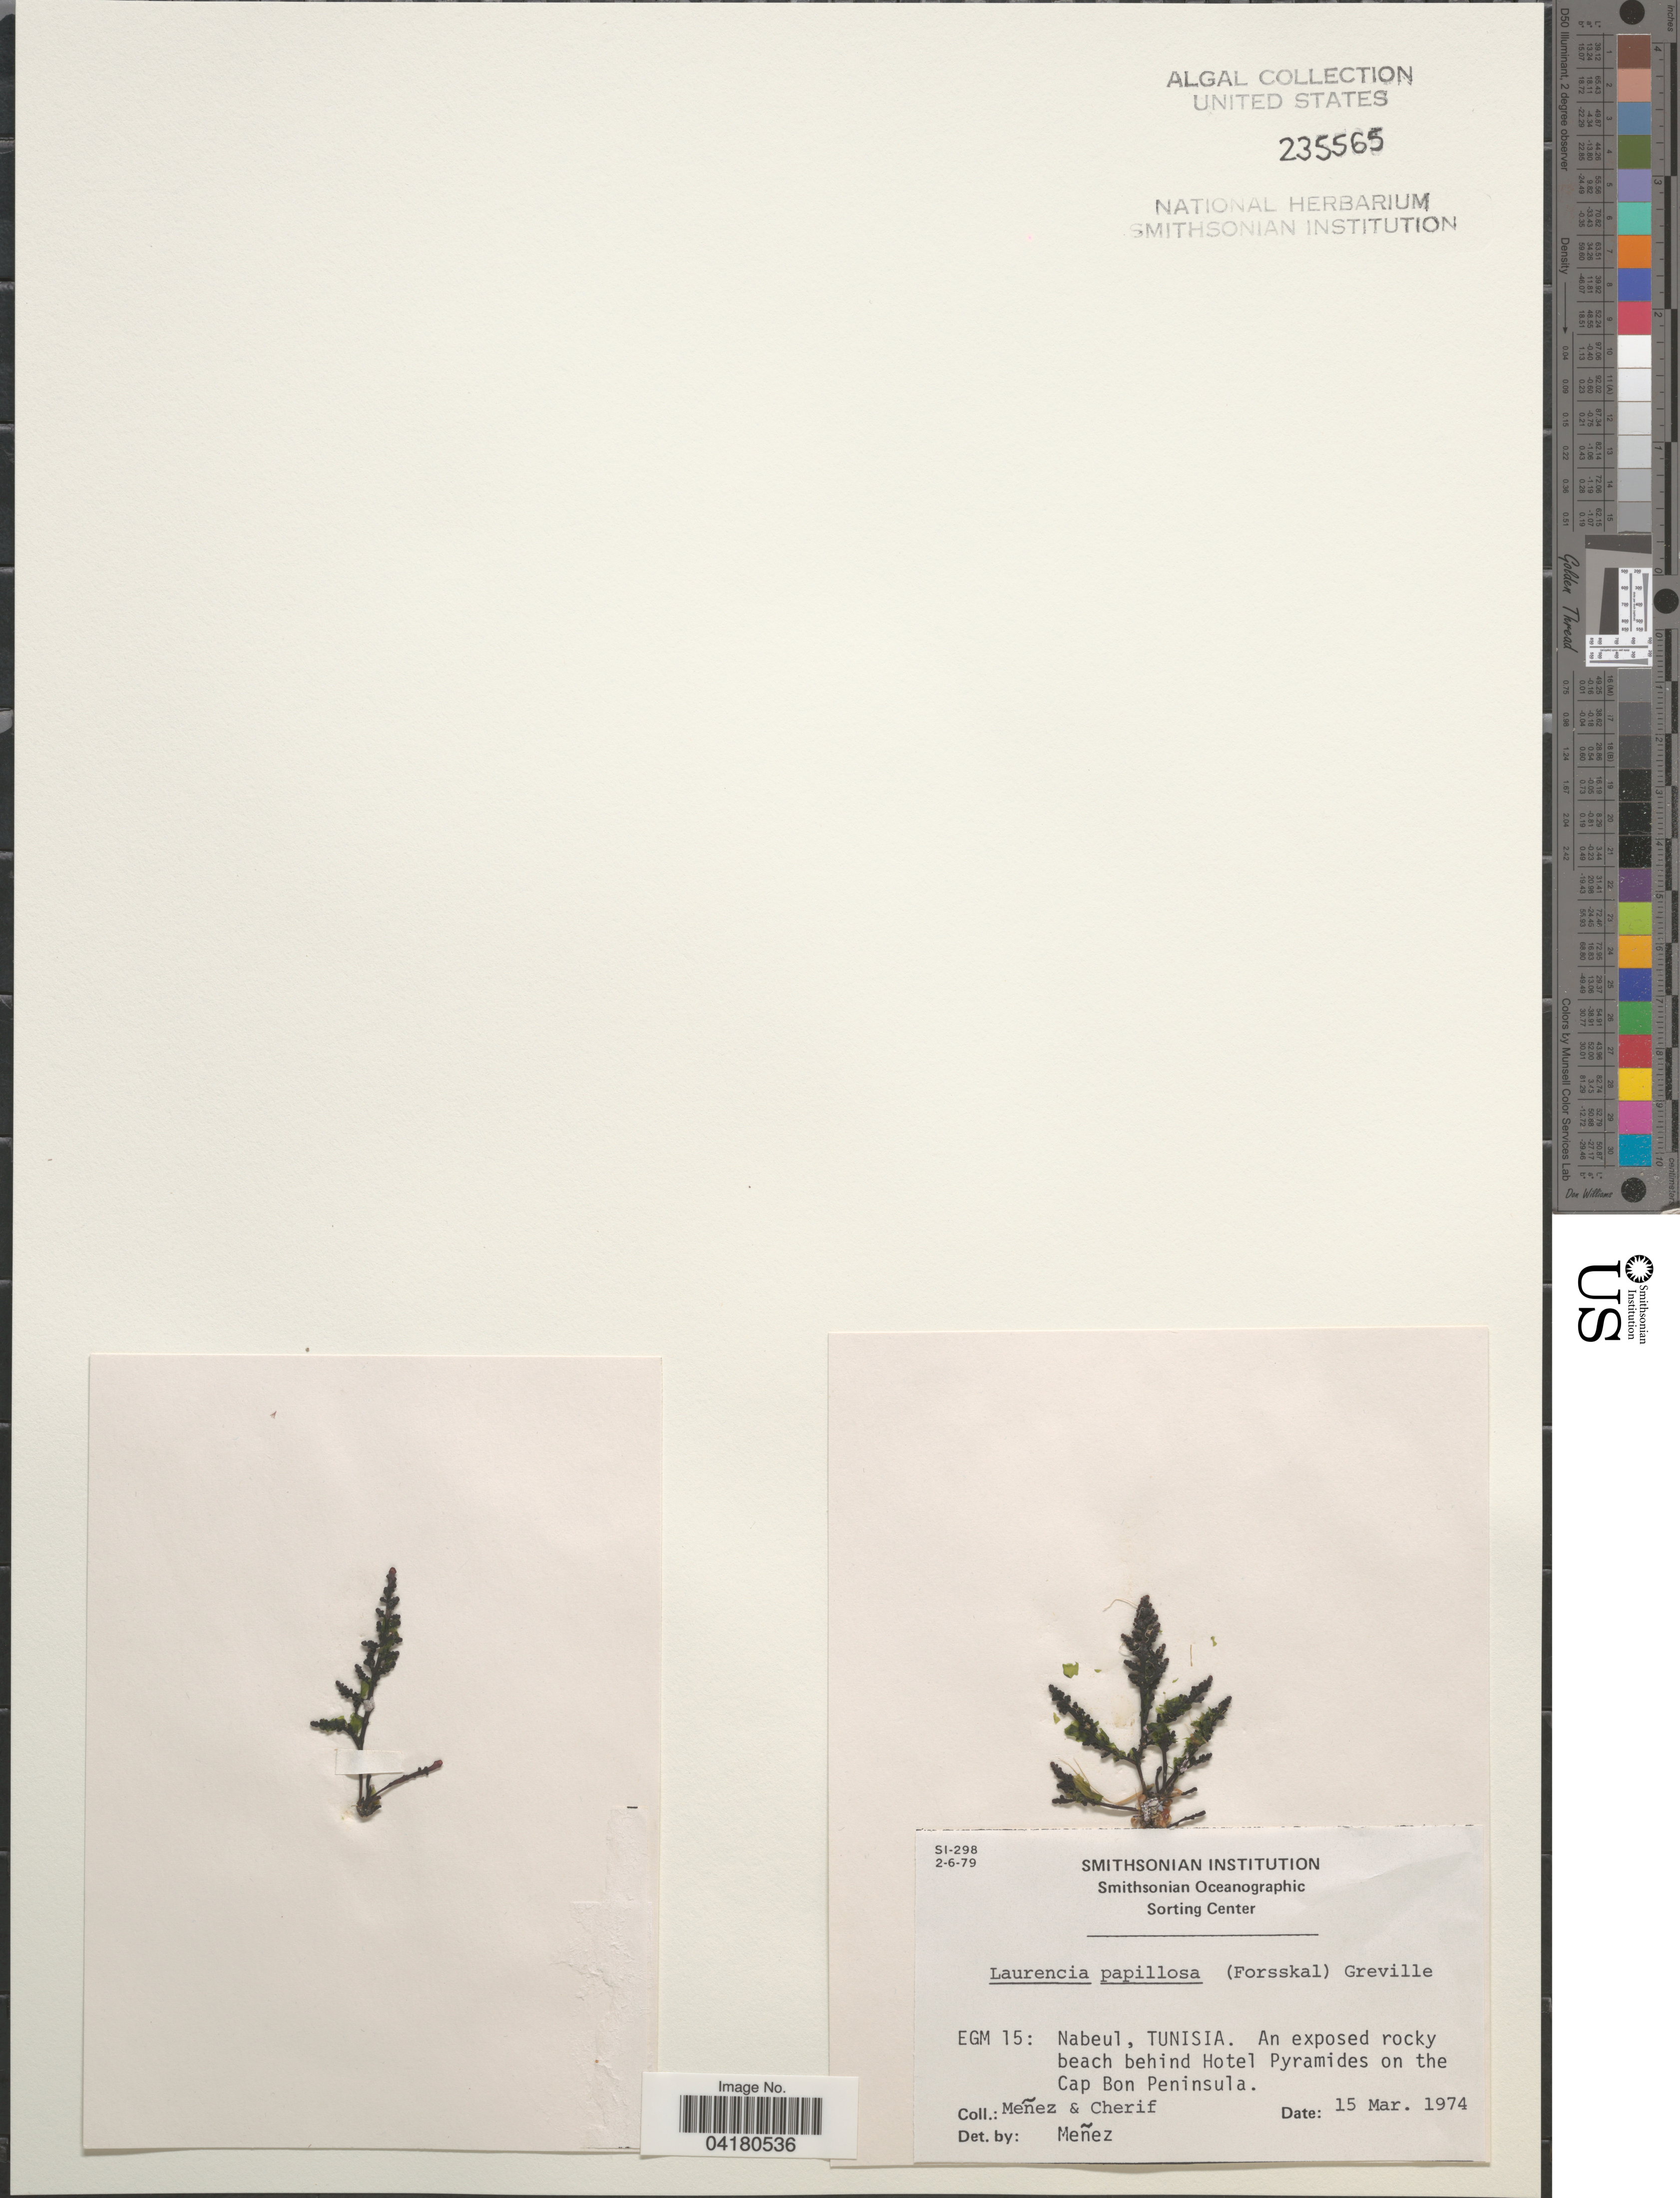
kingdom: Plantae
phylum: Rhodophyta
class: Florideophyceae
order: Ceramiales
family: Rhodomelaceae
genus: Palisada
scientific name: Palisada perforata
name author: (Bory) K.W. Nam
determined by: Algae name updating Project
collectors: Menez & -. Cherif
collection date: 1974-03-15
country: Tunisia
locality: EGM 15: Nabeul, Tunisia. An exposed rocky beach behind Hotel Pyramides on the Cap Bon Peninsula.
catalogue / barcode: US 235565